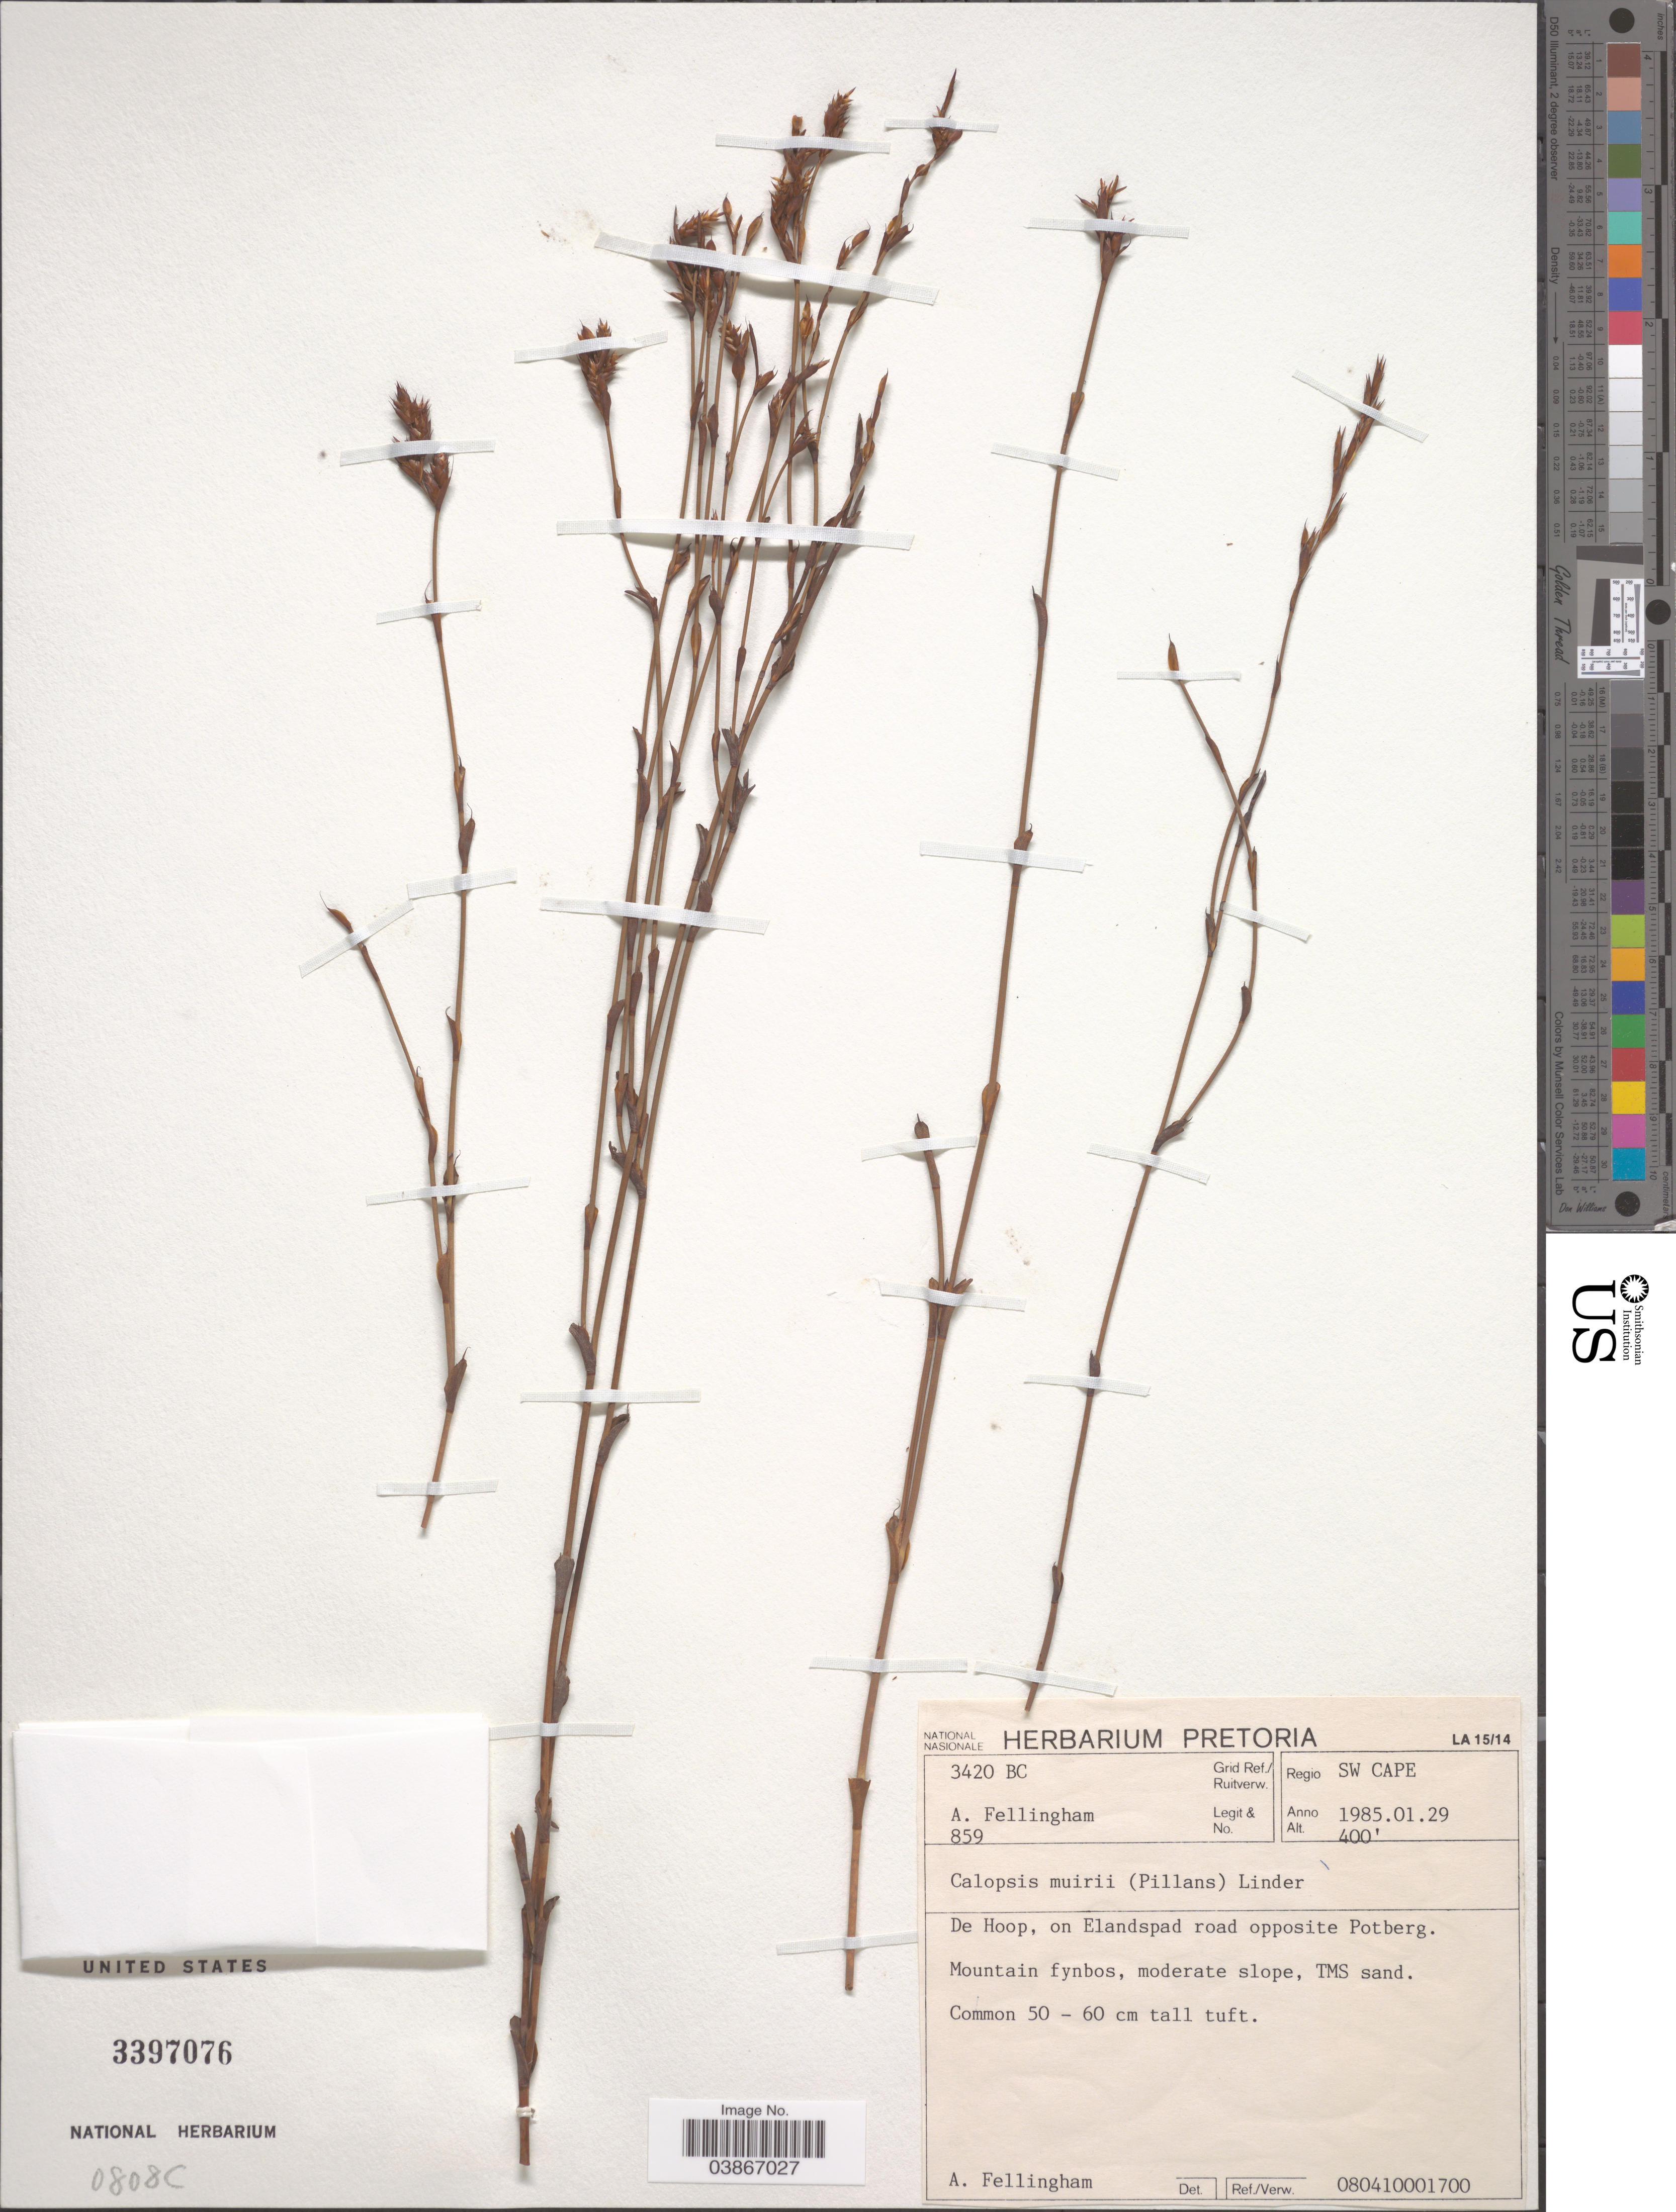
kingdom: Plantae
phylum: Tracheophyta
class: Liliopsida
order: Poales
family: Restionaceae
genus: Restio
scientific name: Restio muirii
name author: (Pillans) H.P. Linder & C.R. Hardy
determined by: Strong, Mark T., (BOT), Smithsonian Institution - National Museum of Natural History (UNITED STATES)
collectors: A. Fellingham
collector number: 859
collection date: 1985-01-29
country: South Africa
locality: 3420 BC Grid Ref./Ruitverw. Regio SW Cape. De Hoop, on Elandspad road opposite Potberg. Mountain fynbos, moderate slope.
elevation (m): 122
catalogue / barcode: US 3397076